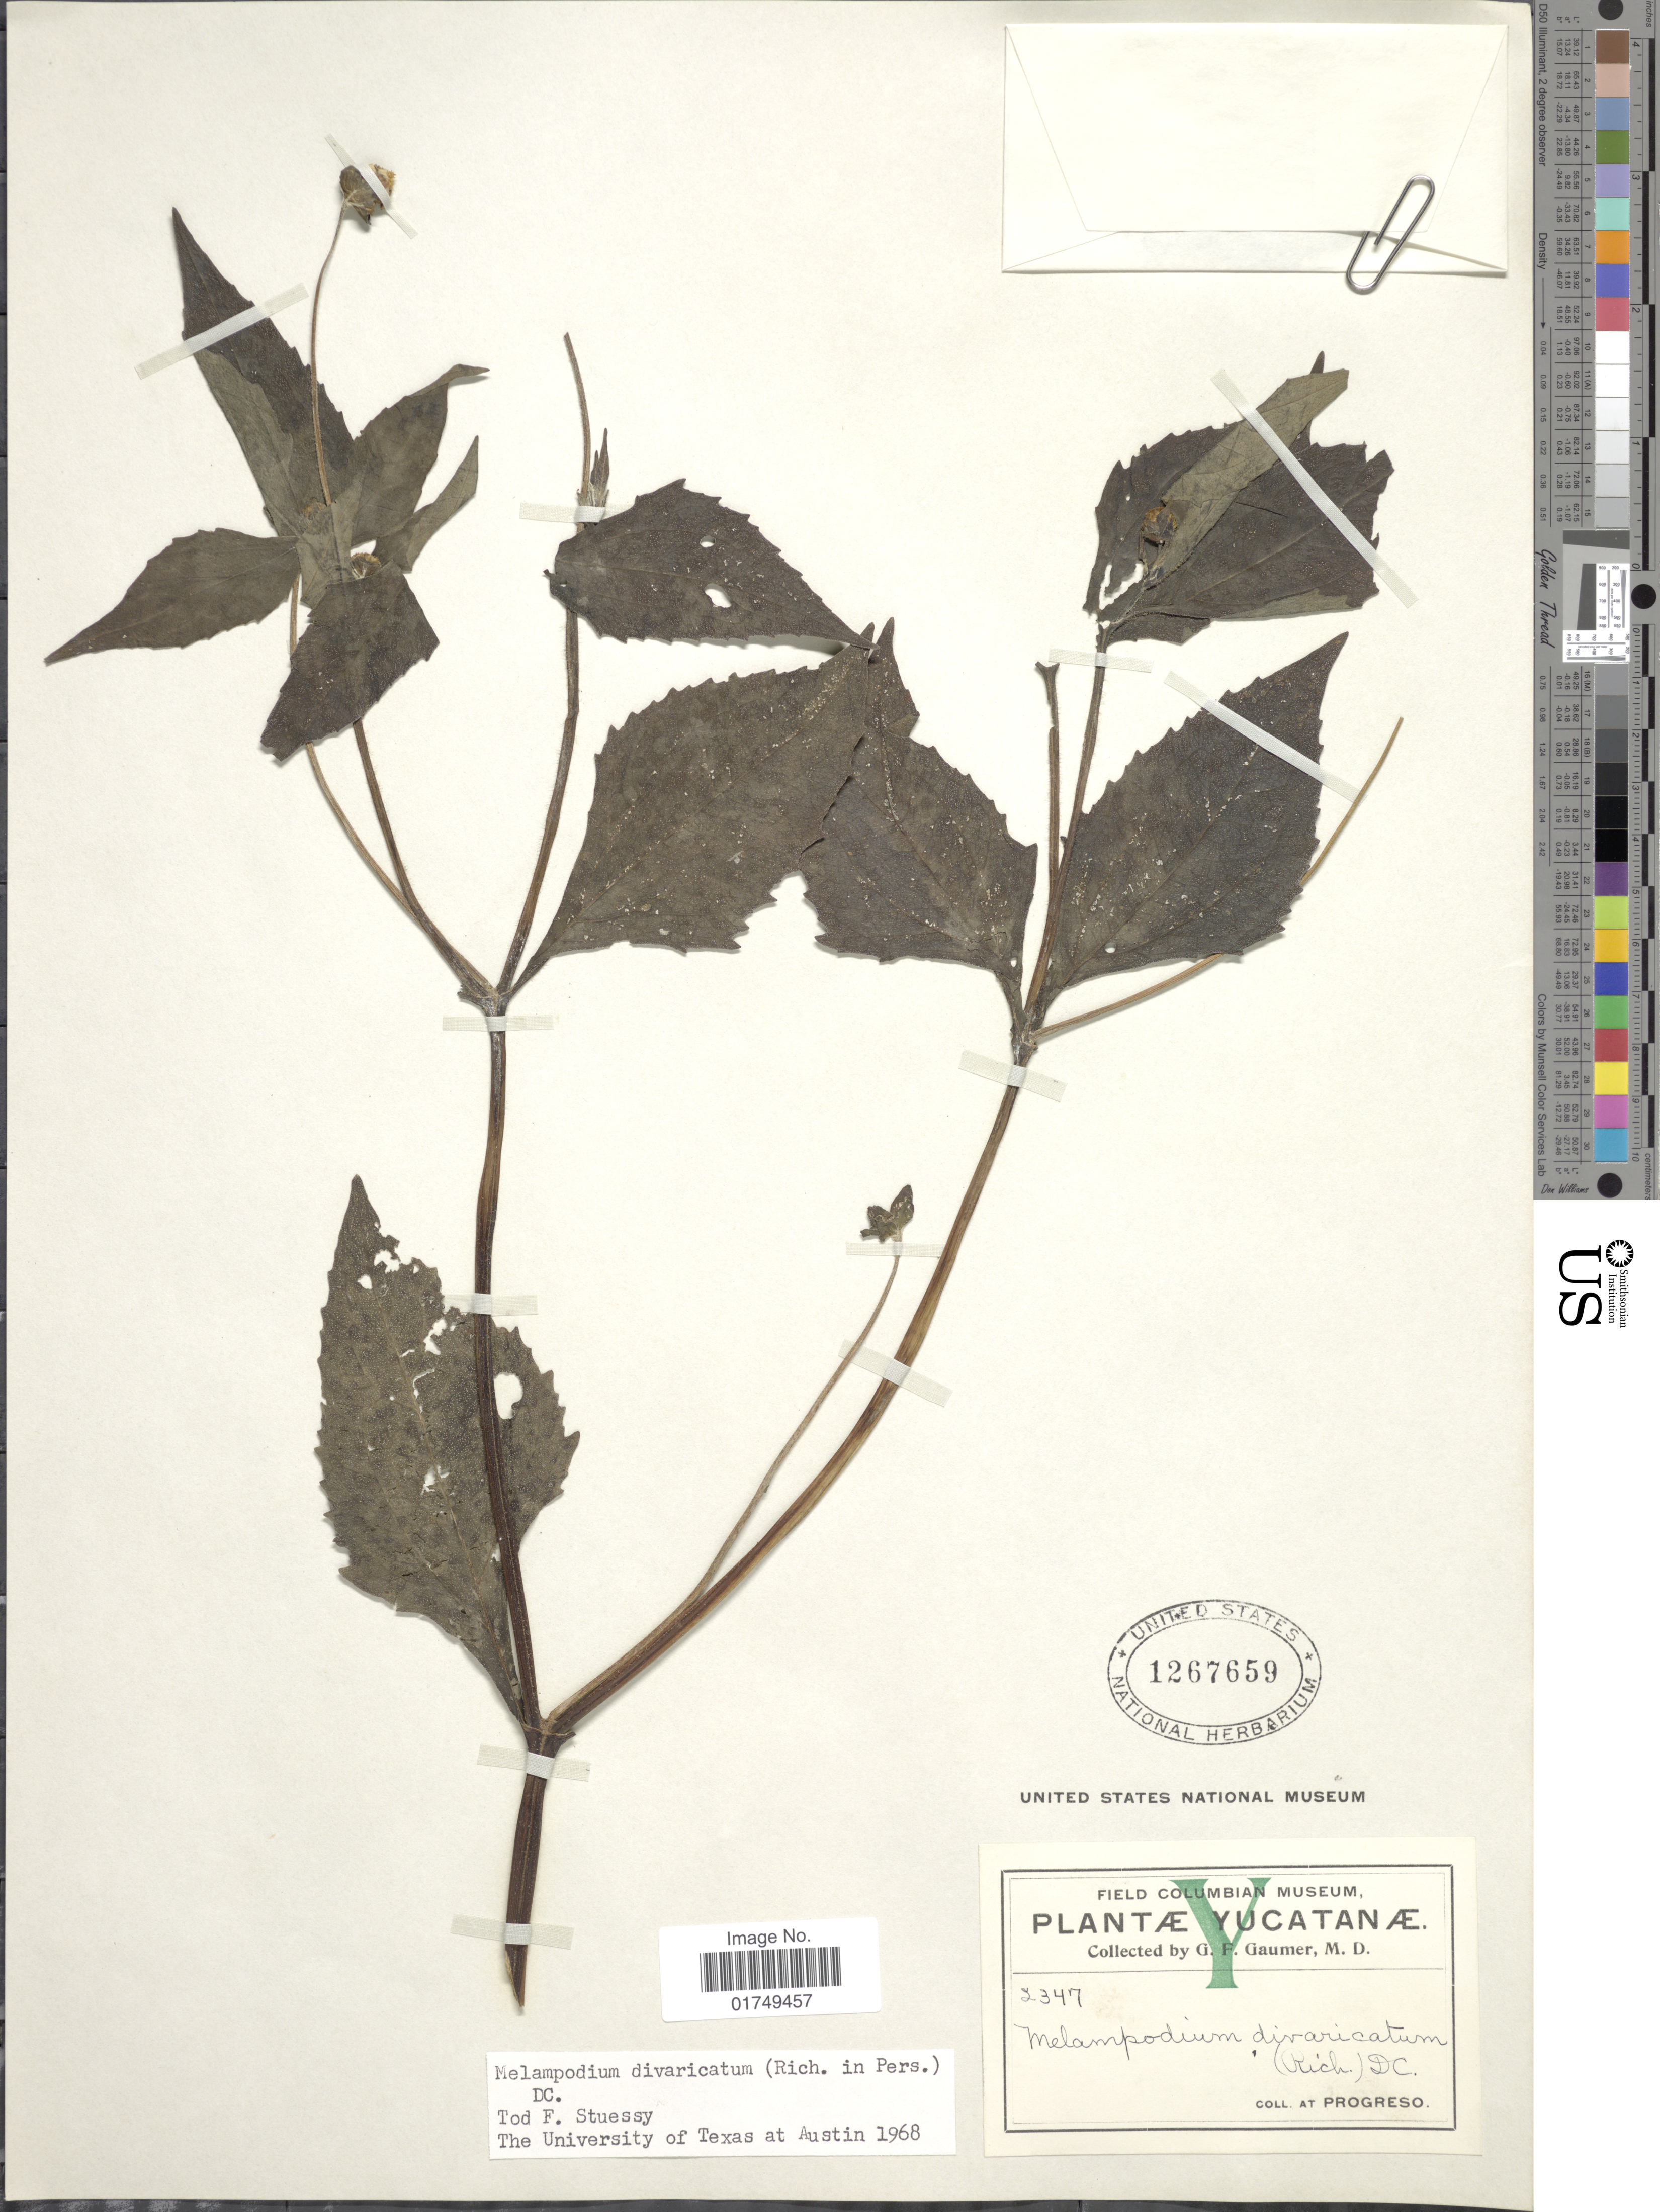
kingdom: Plantae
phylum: Tracheophyta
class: Magnoliopsida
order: Asterales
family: Asteraceae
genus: Melampodium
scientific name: Melampodium divaricatum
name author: (Rich.) DC.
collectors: G. F. Gaumer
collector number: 2347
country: Mexico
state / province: Yucatán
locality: Progreso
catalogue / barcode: US 1267659